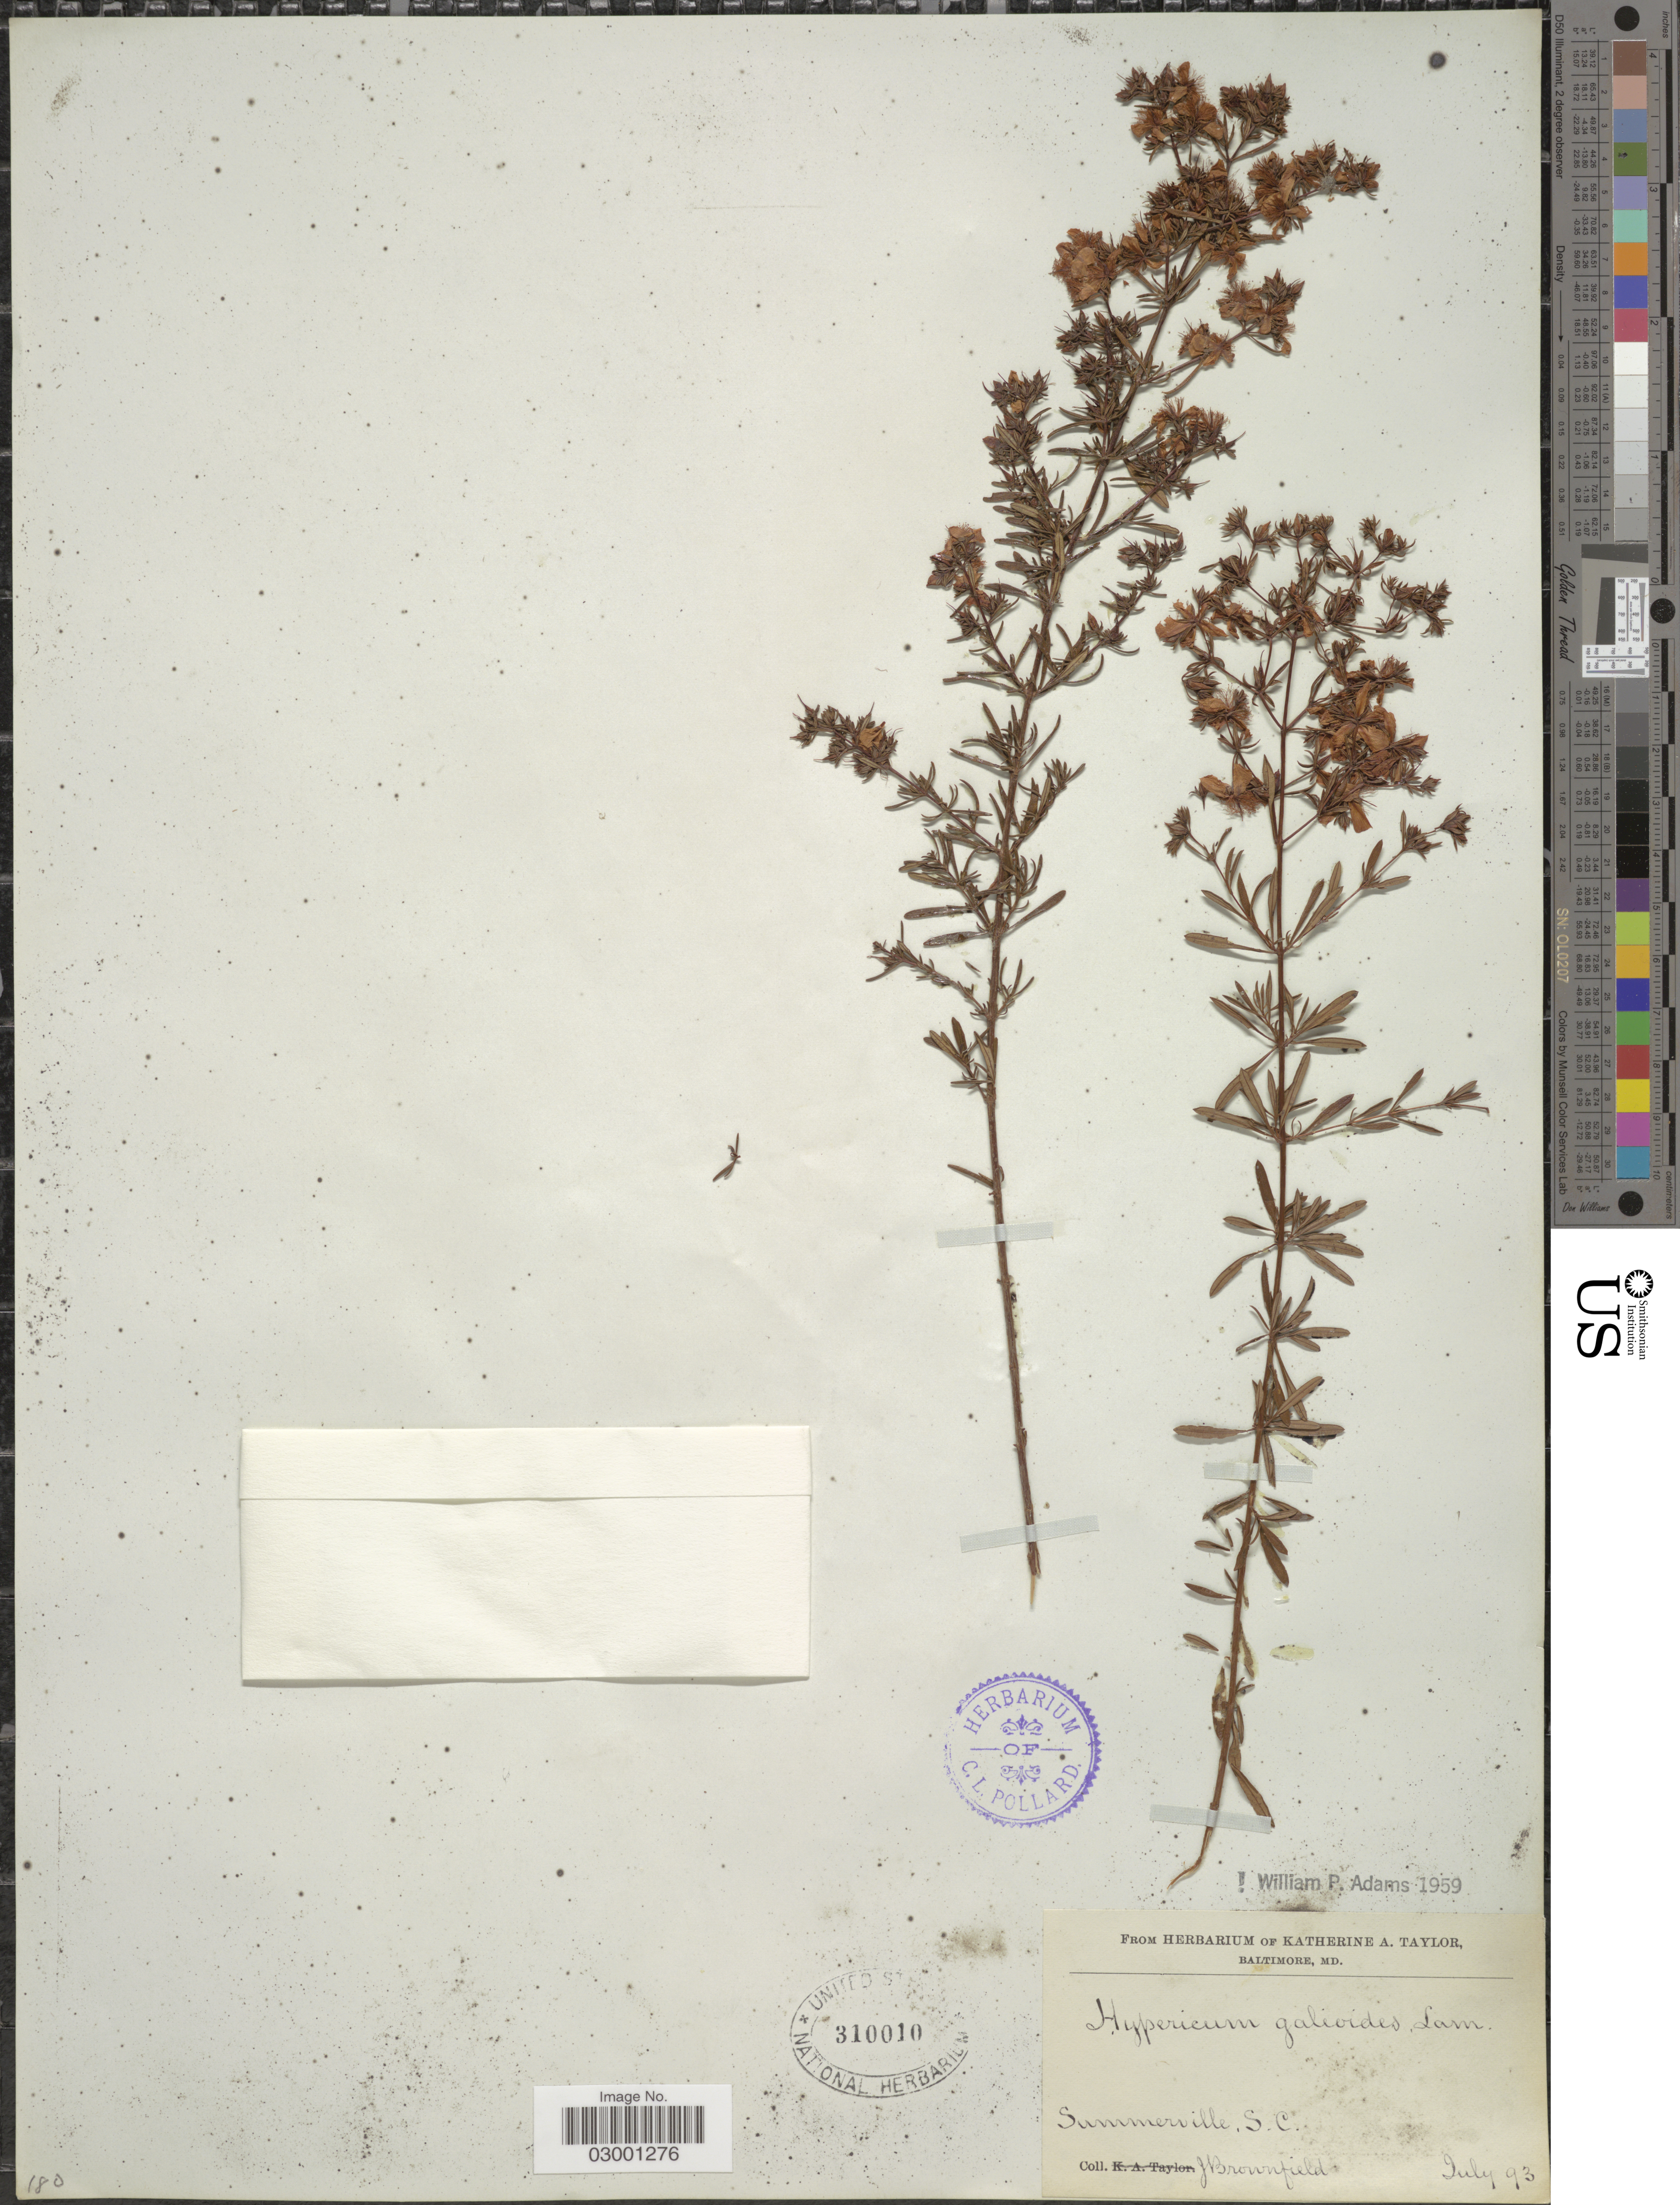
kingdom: Plantae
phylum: Tracheophyta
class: Magnoliopsida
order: Malpighiales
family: Hypericaceae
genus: Hypericum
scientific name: Hypericum galioides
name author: Lam.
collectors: J. Brownfield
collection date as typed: Transcribed d/m/y: /7/93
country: United States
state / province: South Carolina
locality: Summerville.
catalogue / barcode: US 310010